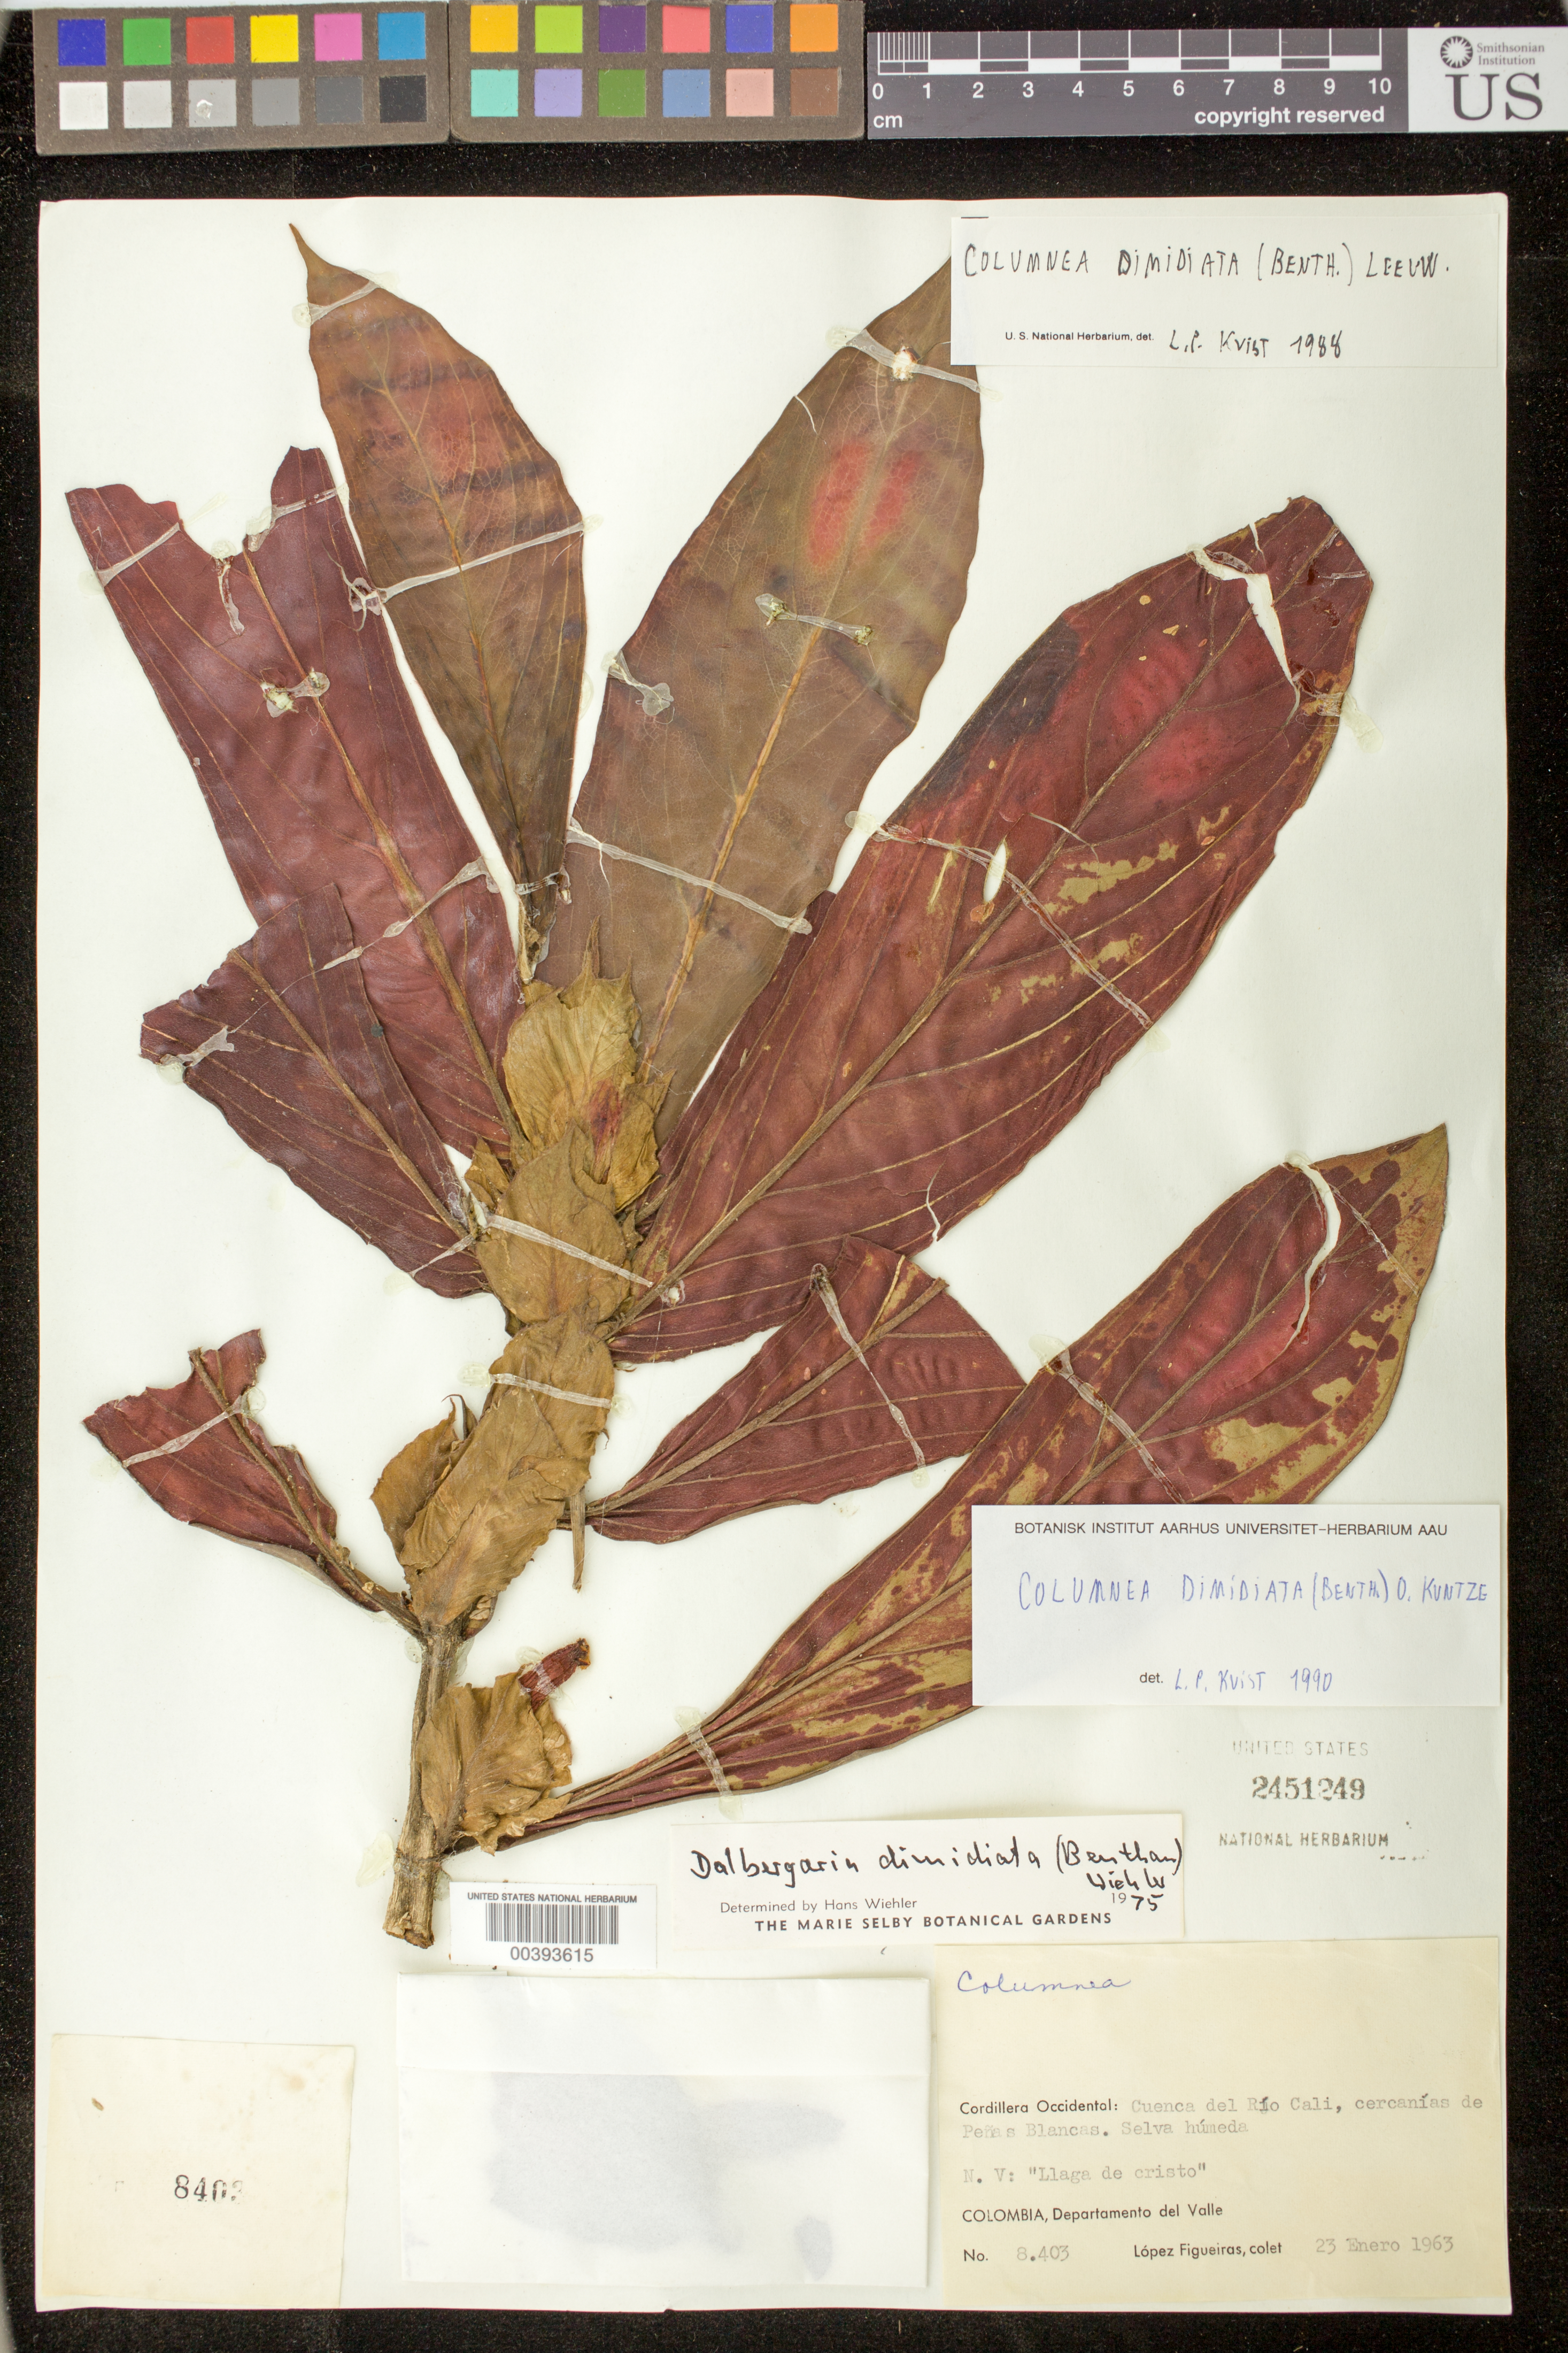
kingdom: Plantae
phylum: Tracheophyta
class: Magnoliopsida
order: Lamiales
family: Gesneriaceae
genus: Columnea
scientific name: Columnea dimidiata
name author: (Benth.) Kuntze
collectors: M. López Figueiras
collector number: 8403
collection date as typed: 23 Jan 1963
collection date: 1963-01-23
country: Colombia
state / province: Valle del Cauca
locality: Rio Cali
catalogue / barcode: US 2451249